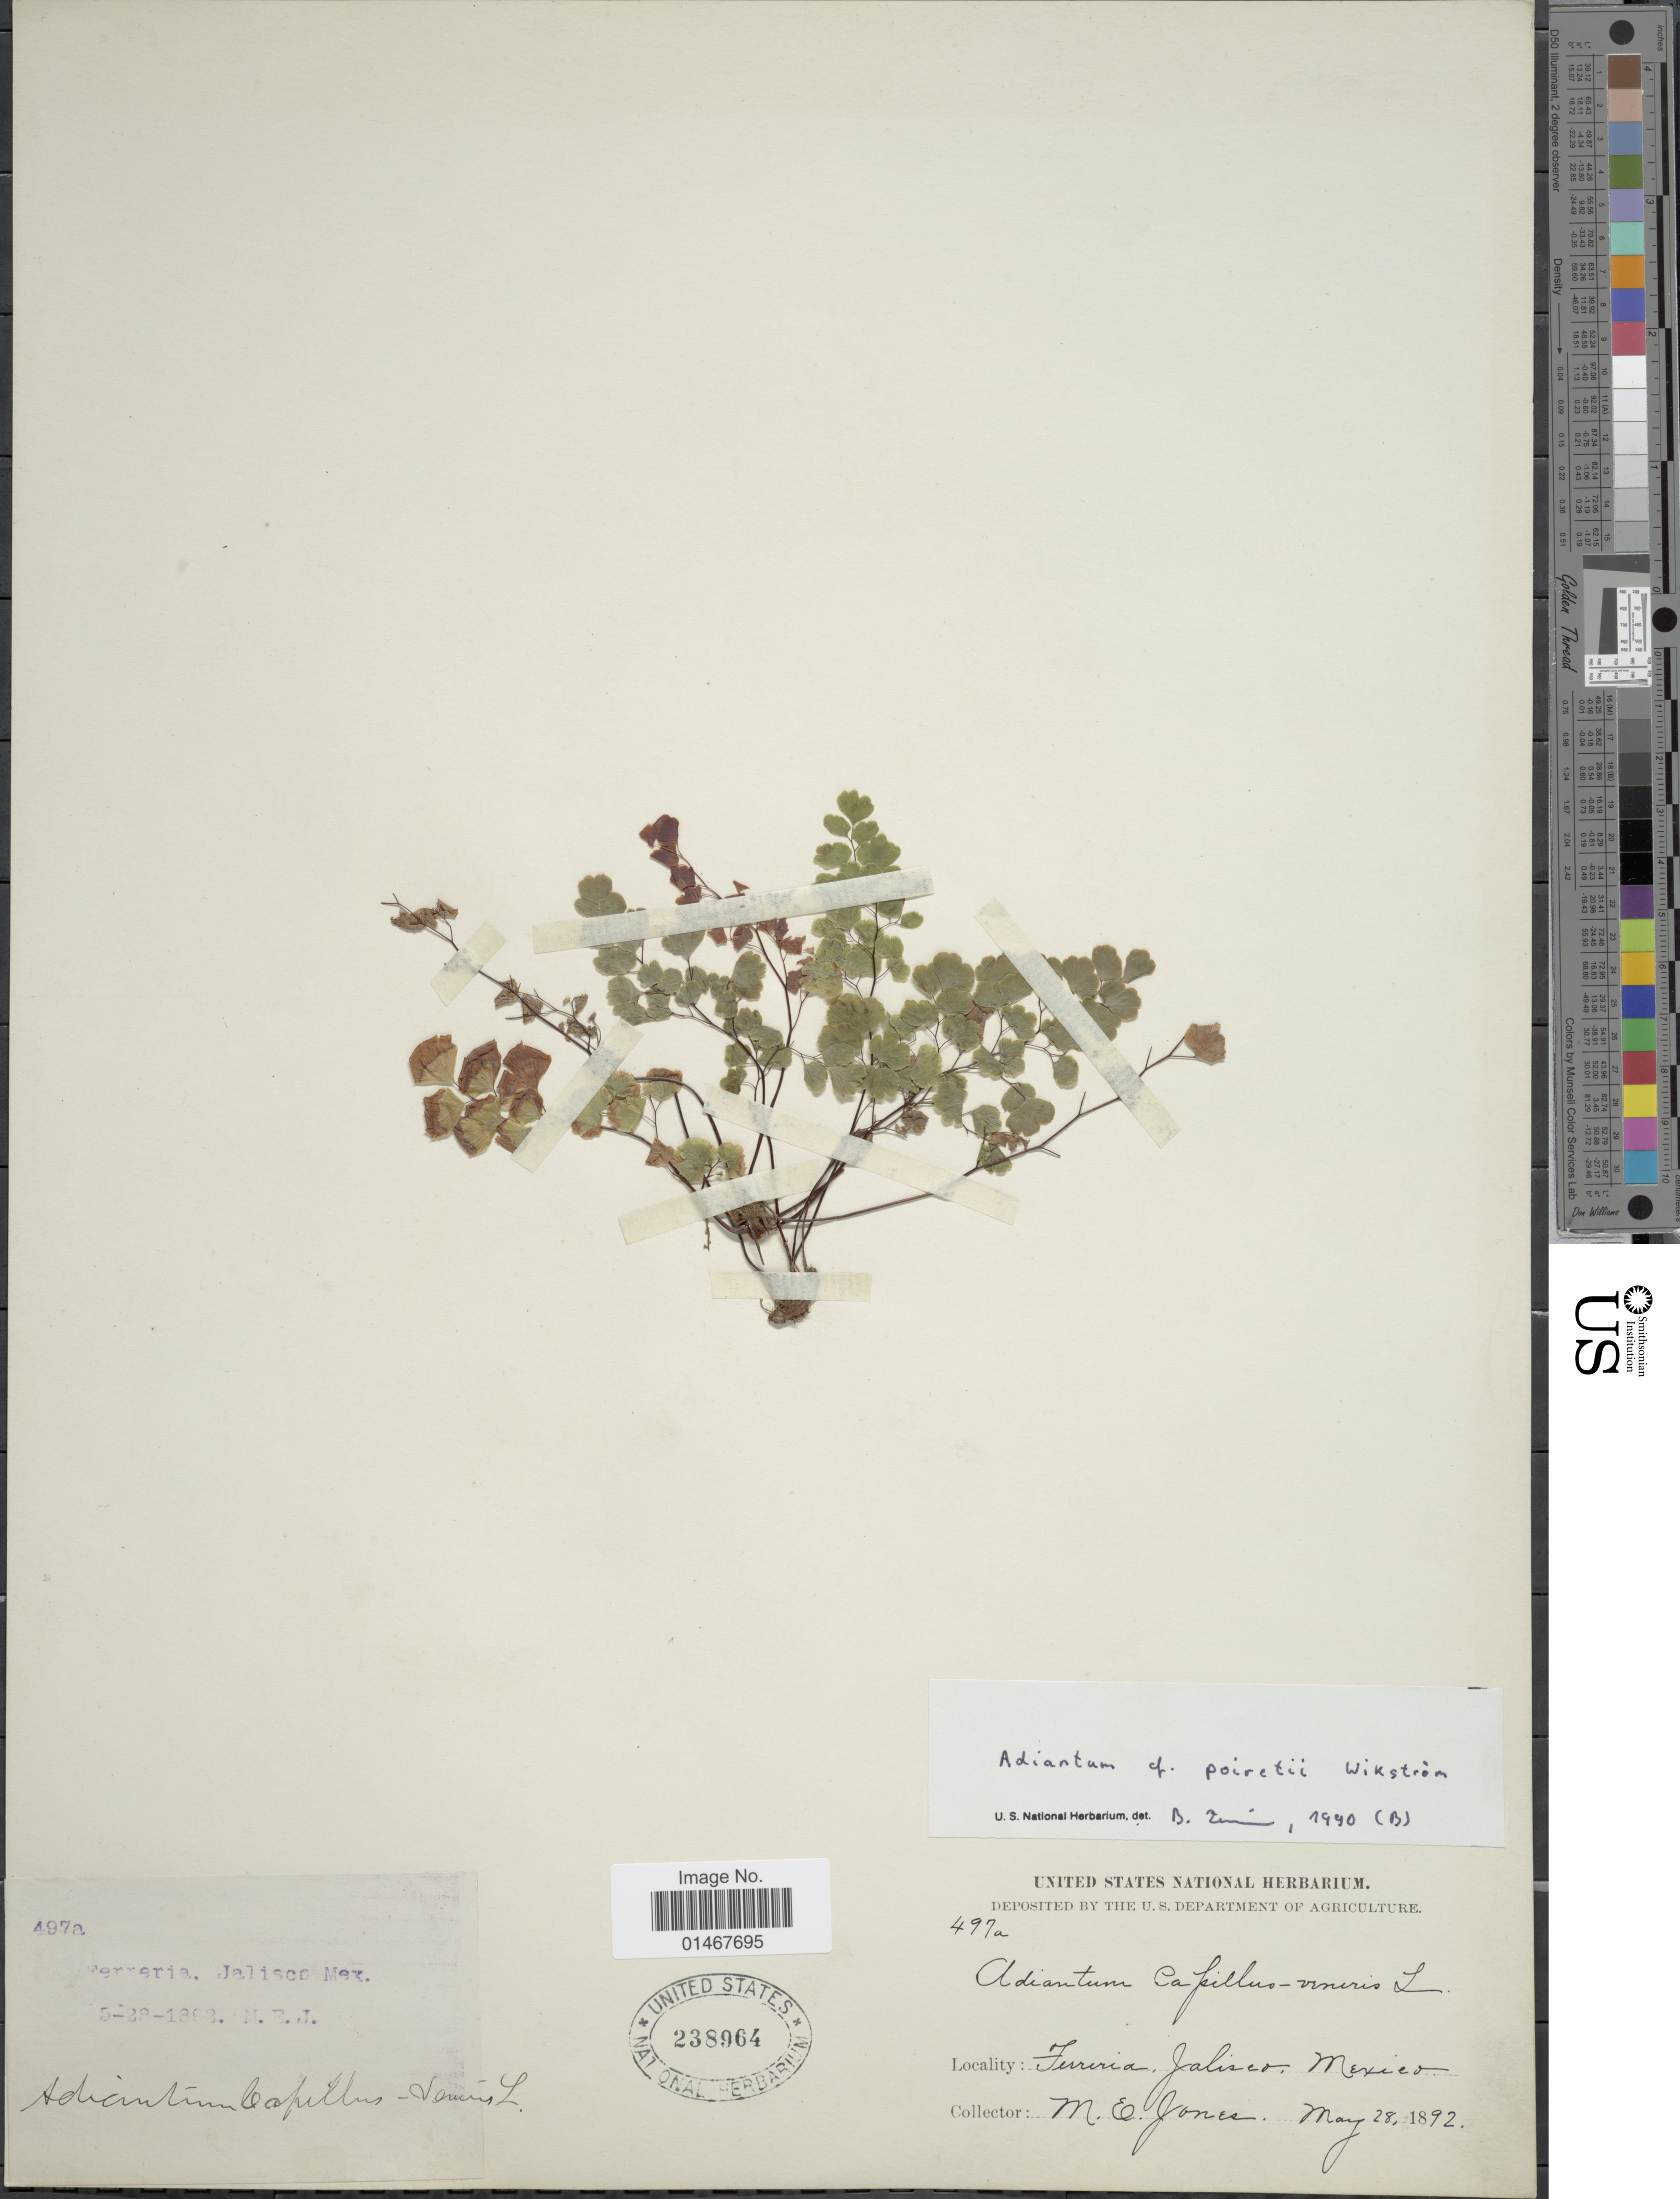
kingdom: Plantae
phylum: Tracheophyta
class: Polypodiopsida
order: Polypodiales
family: Pteridaceae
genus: Adiantum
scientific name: Adiantum poiretii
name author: Wikstr.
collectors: M. E. Jones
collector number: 497a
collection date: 1892-05-28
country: Mexico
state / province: Jalisco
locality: Terreria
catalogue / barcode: US 238964